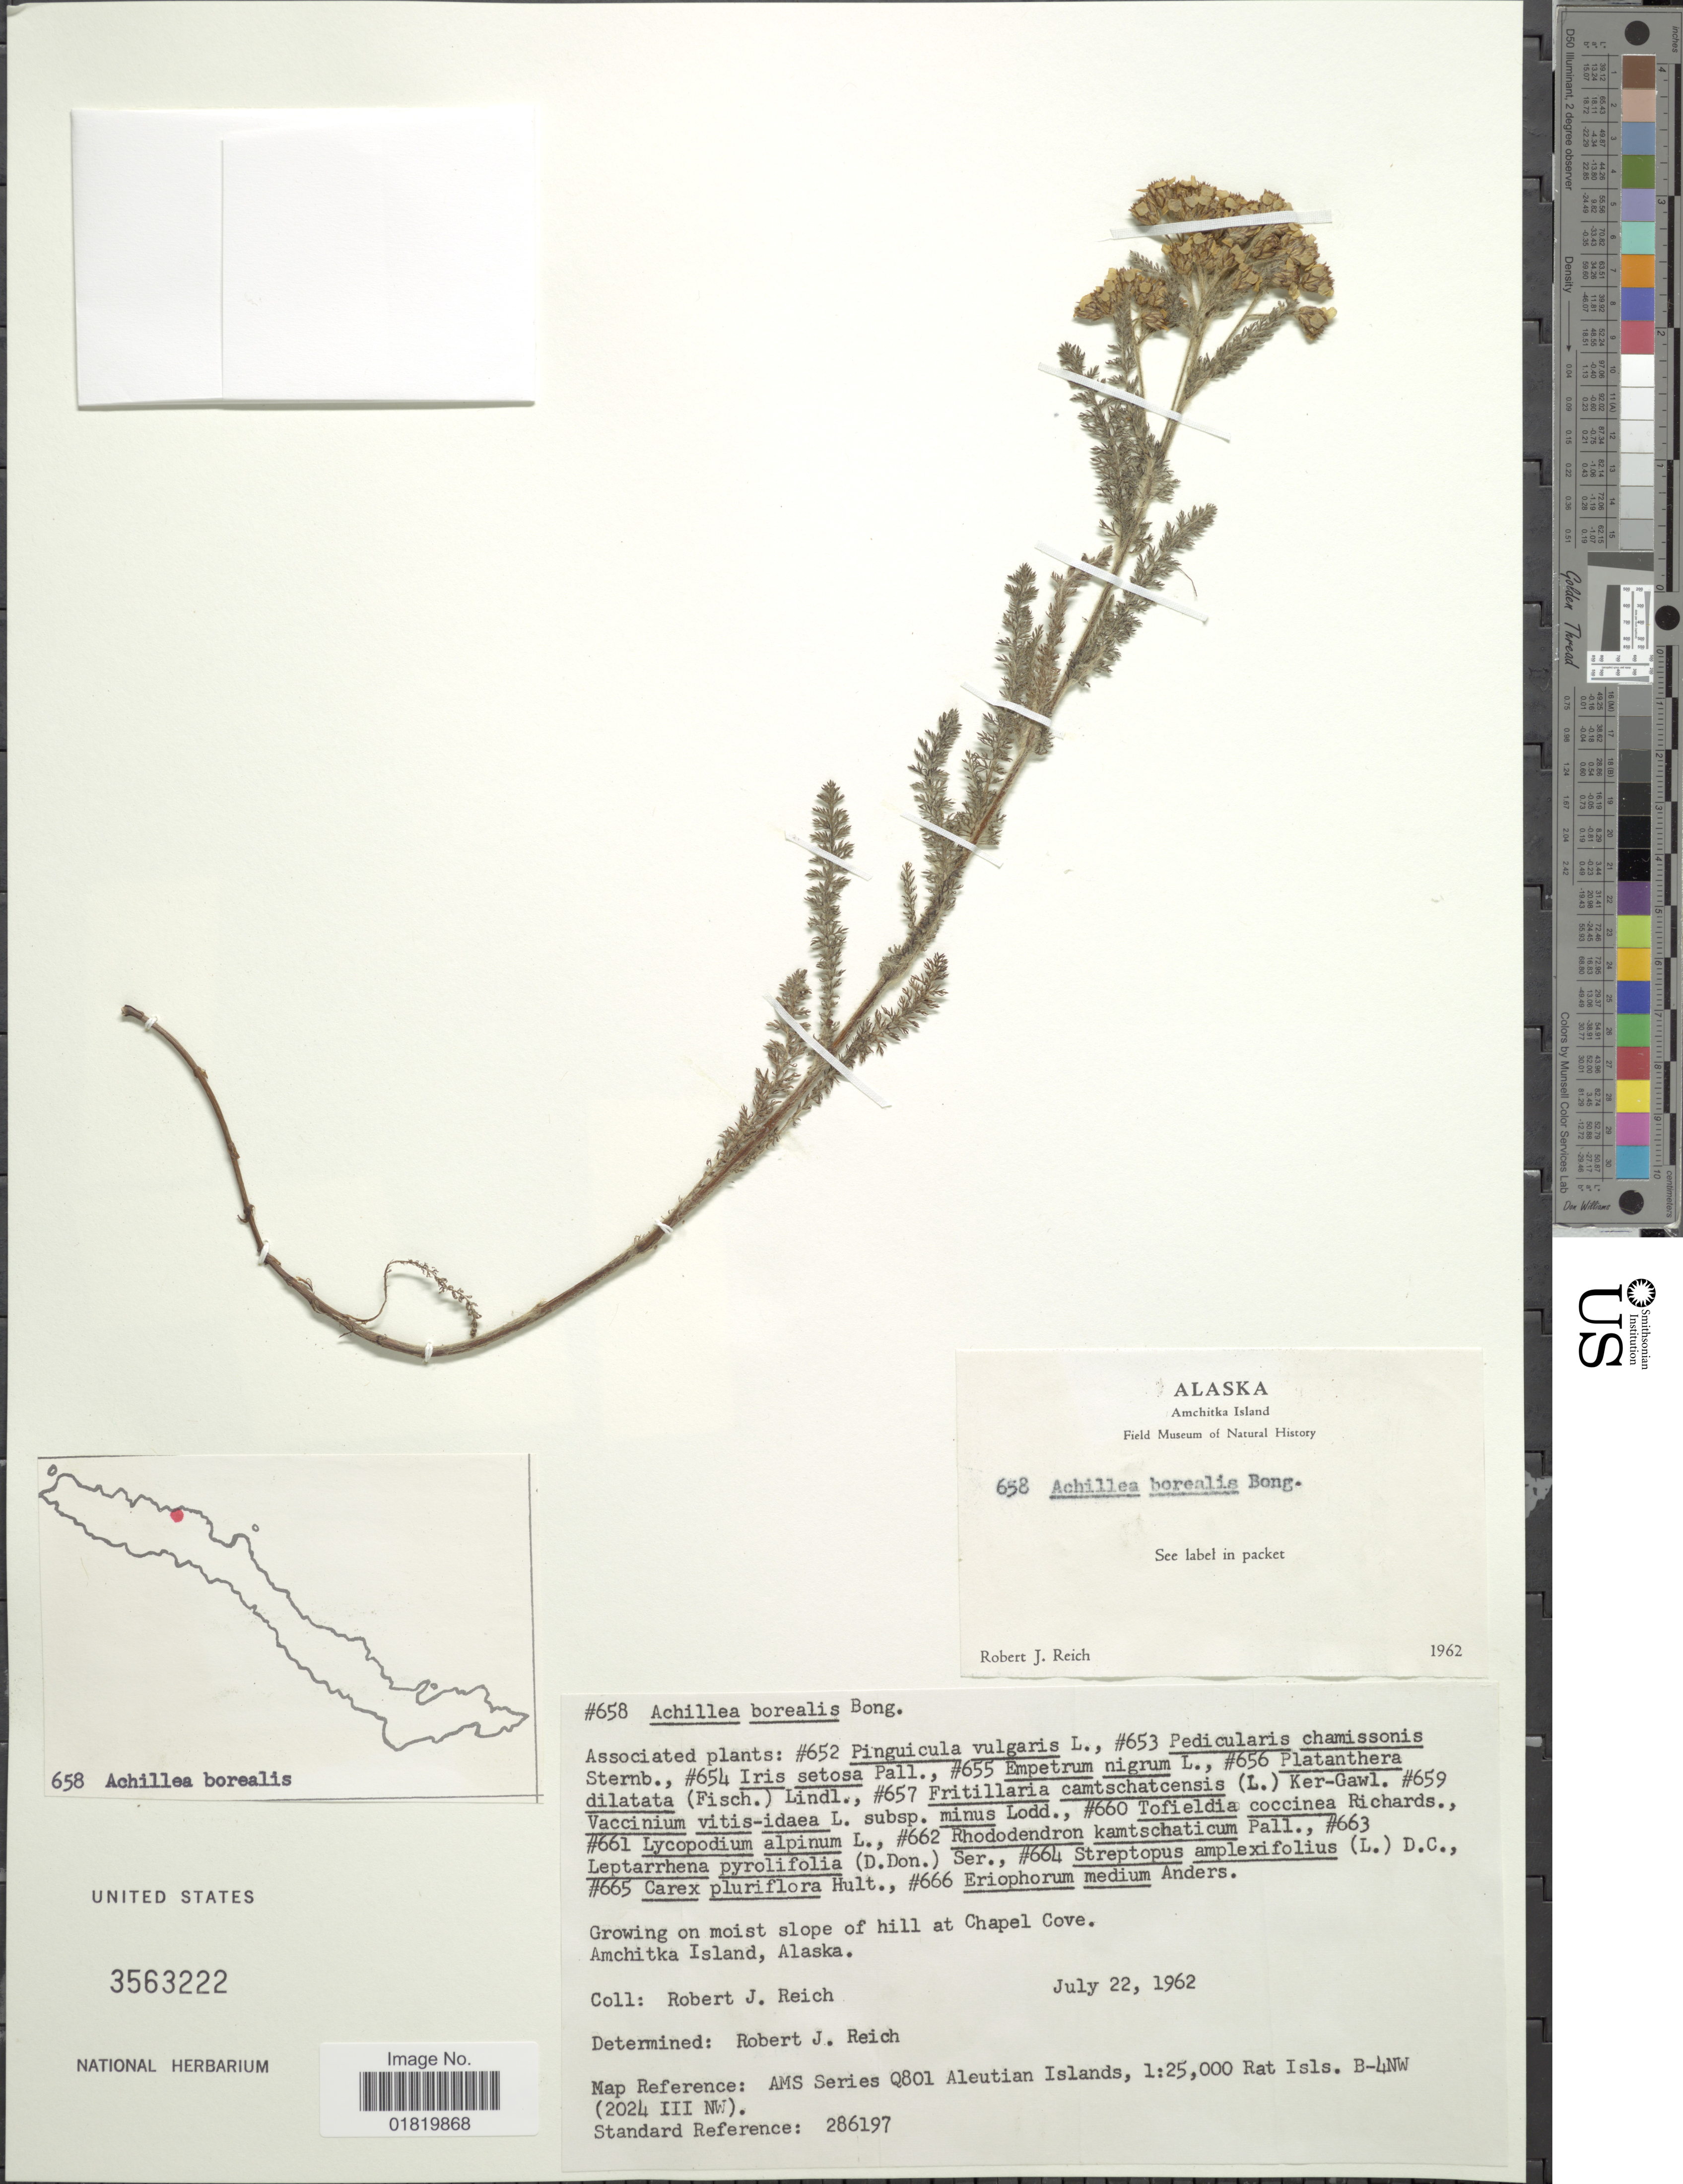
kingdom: Plantae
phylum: Tracheophyta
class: Magnoliopsida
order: Asterales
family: Asteraceae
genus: Achillea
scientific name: Achillea borealis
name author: Bong.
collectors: R. Reich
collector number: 658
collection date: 1962-07-22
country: United States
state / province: Alaska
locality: Growing on moist slope of hill at Chapel Cove. Amchitka Island, Alaska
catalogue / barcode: US 3563222